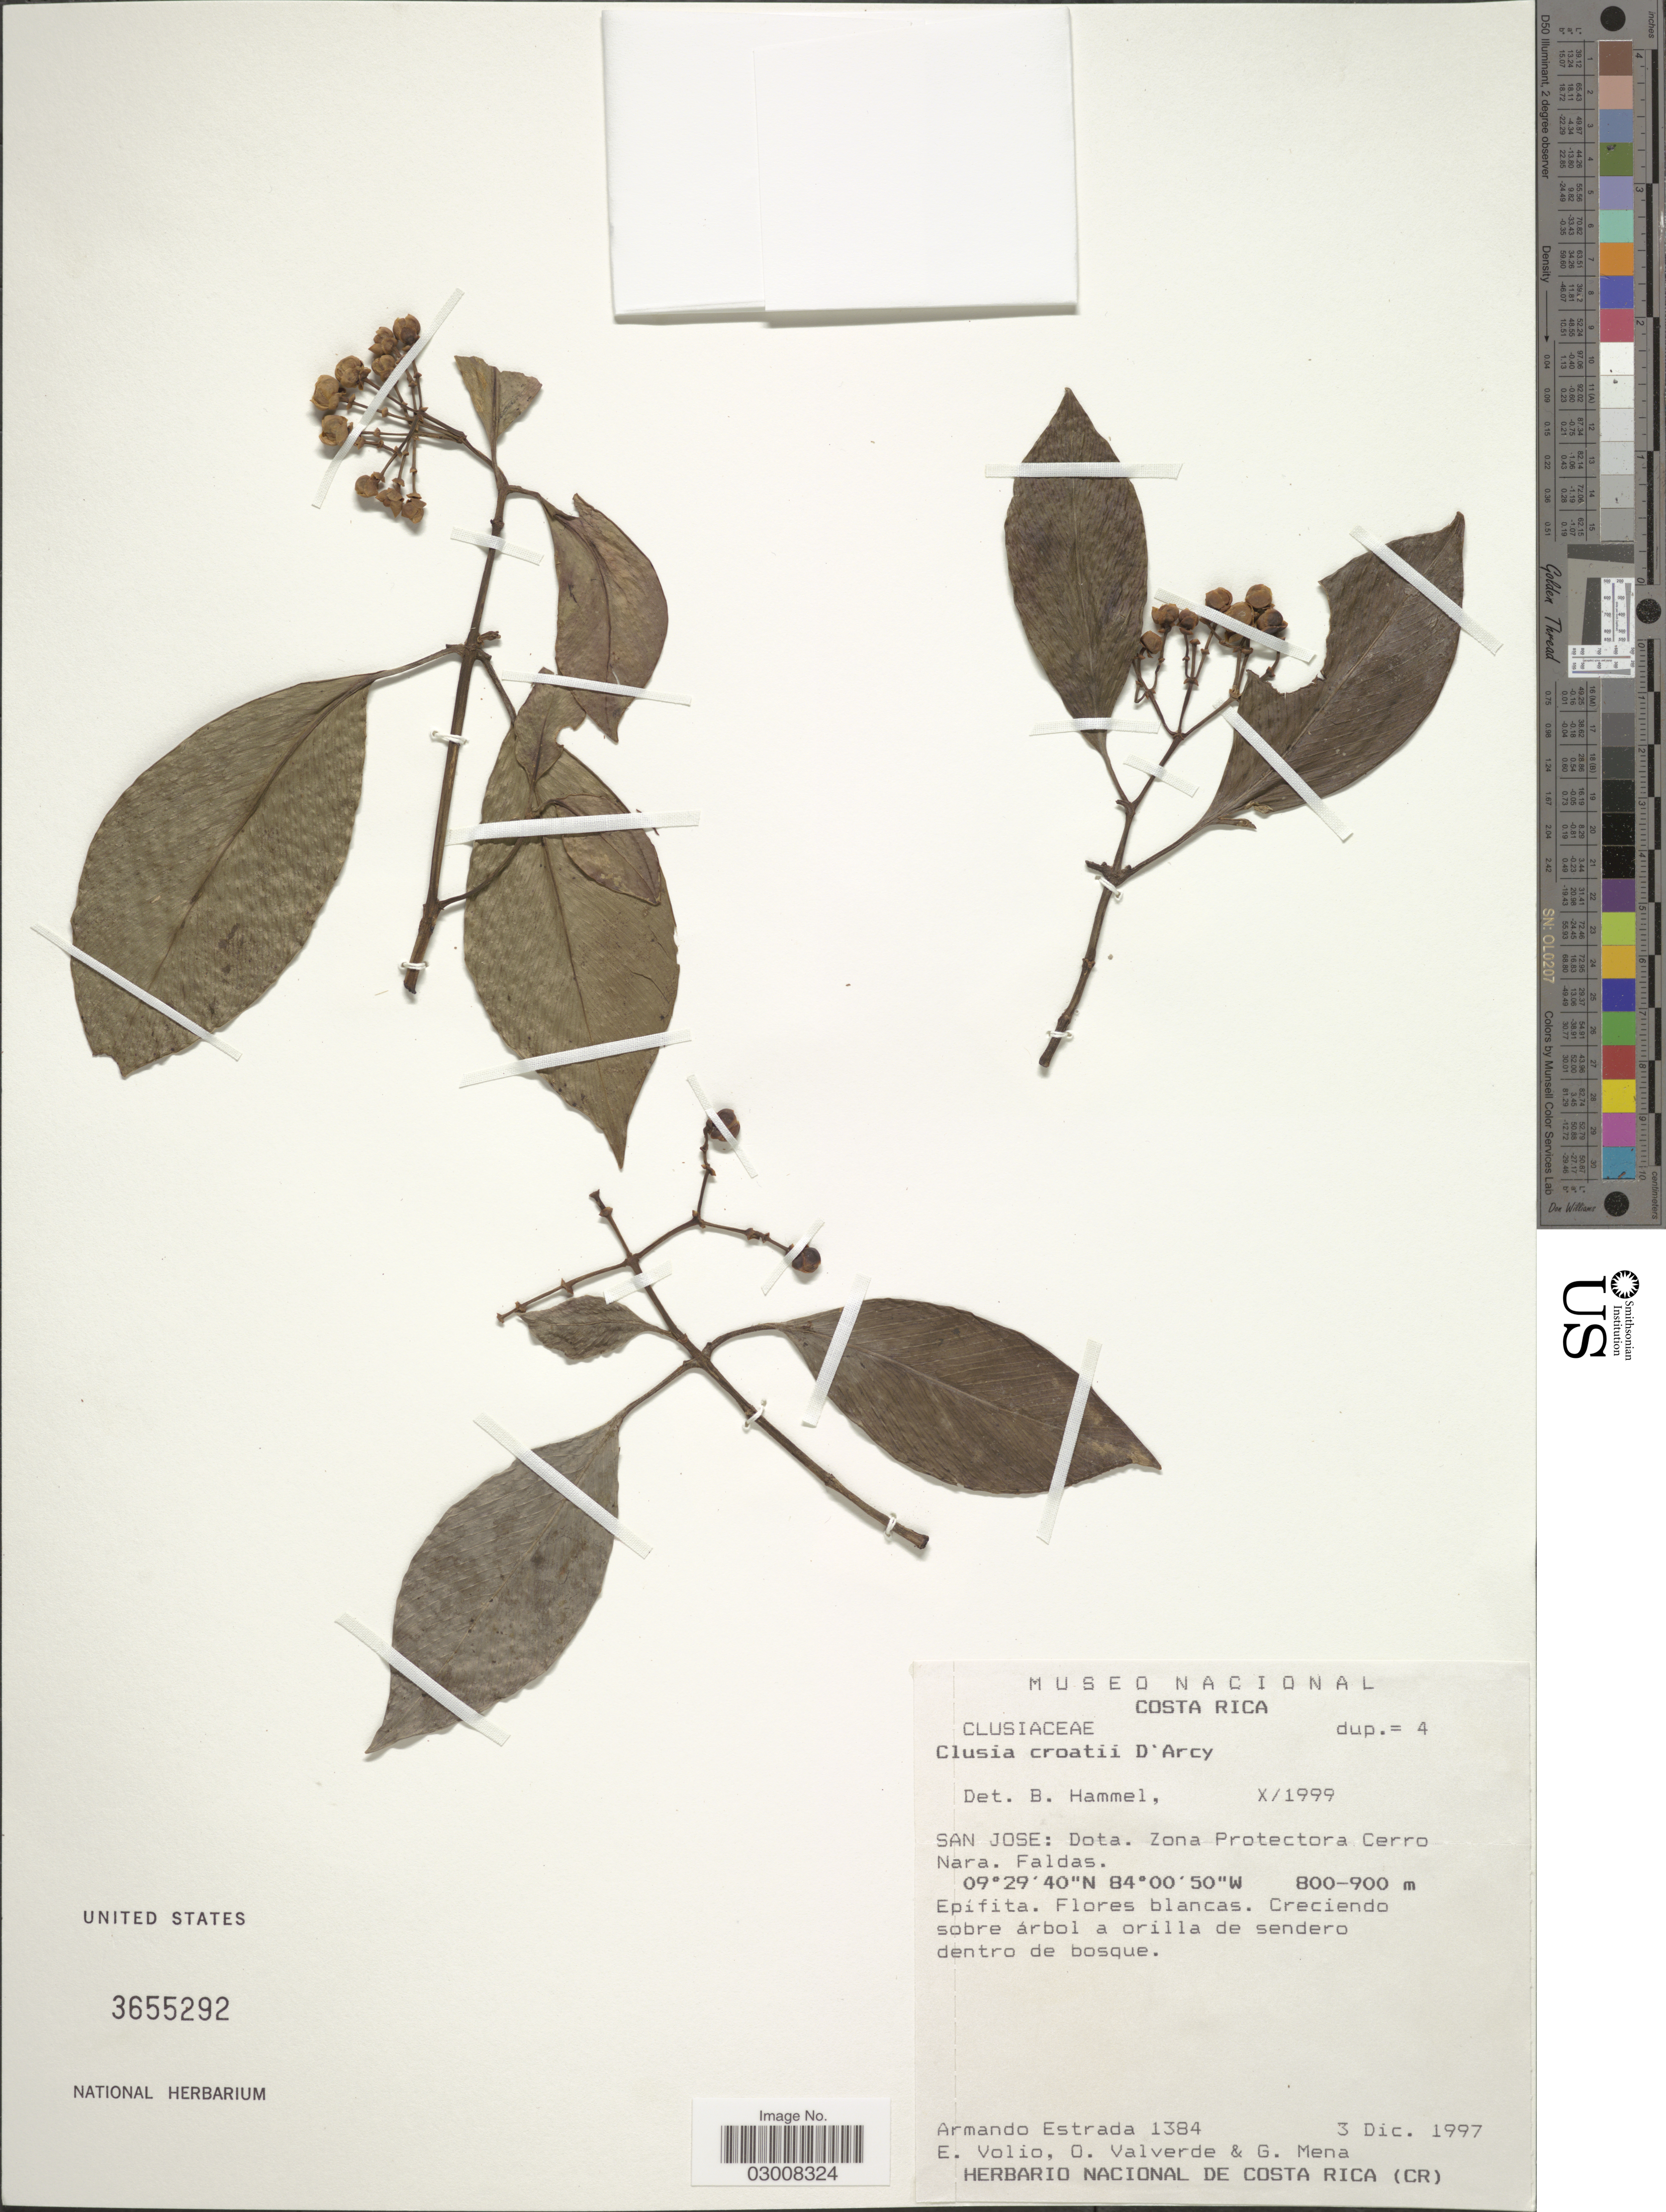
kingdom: Plantae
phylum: Tracheophyta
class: Magnoliopsida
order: Malpighiales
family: Clusiaceae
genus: Clusia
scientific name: Clusia croatii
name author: D'Arcy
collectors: A. Estrada, E. Volio, O. Valverde & G. Mena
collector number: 1384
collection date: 1997-12-03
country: Costa Rica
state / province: San José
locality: Dota. Zona Protectora Cerro Nara.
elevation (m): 800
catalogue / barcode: US 3655292